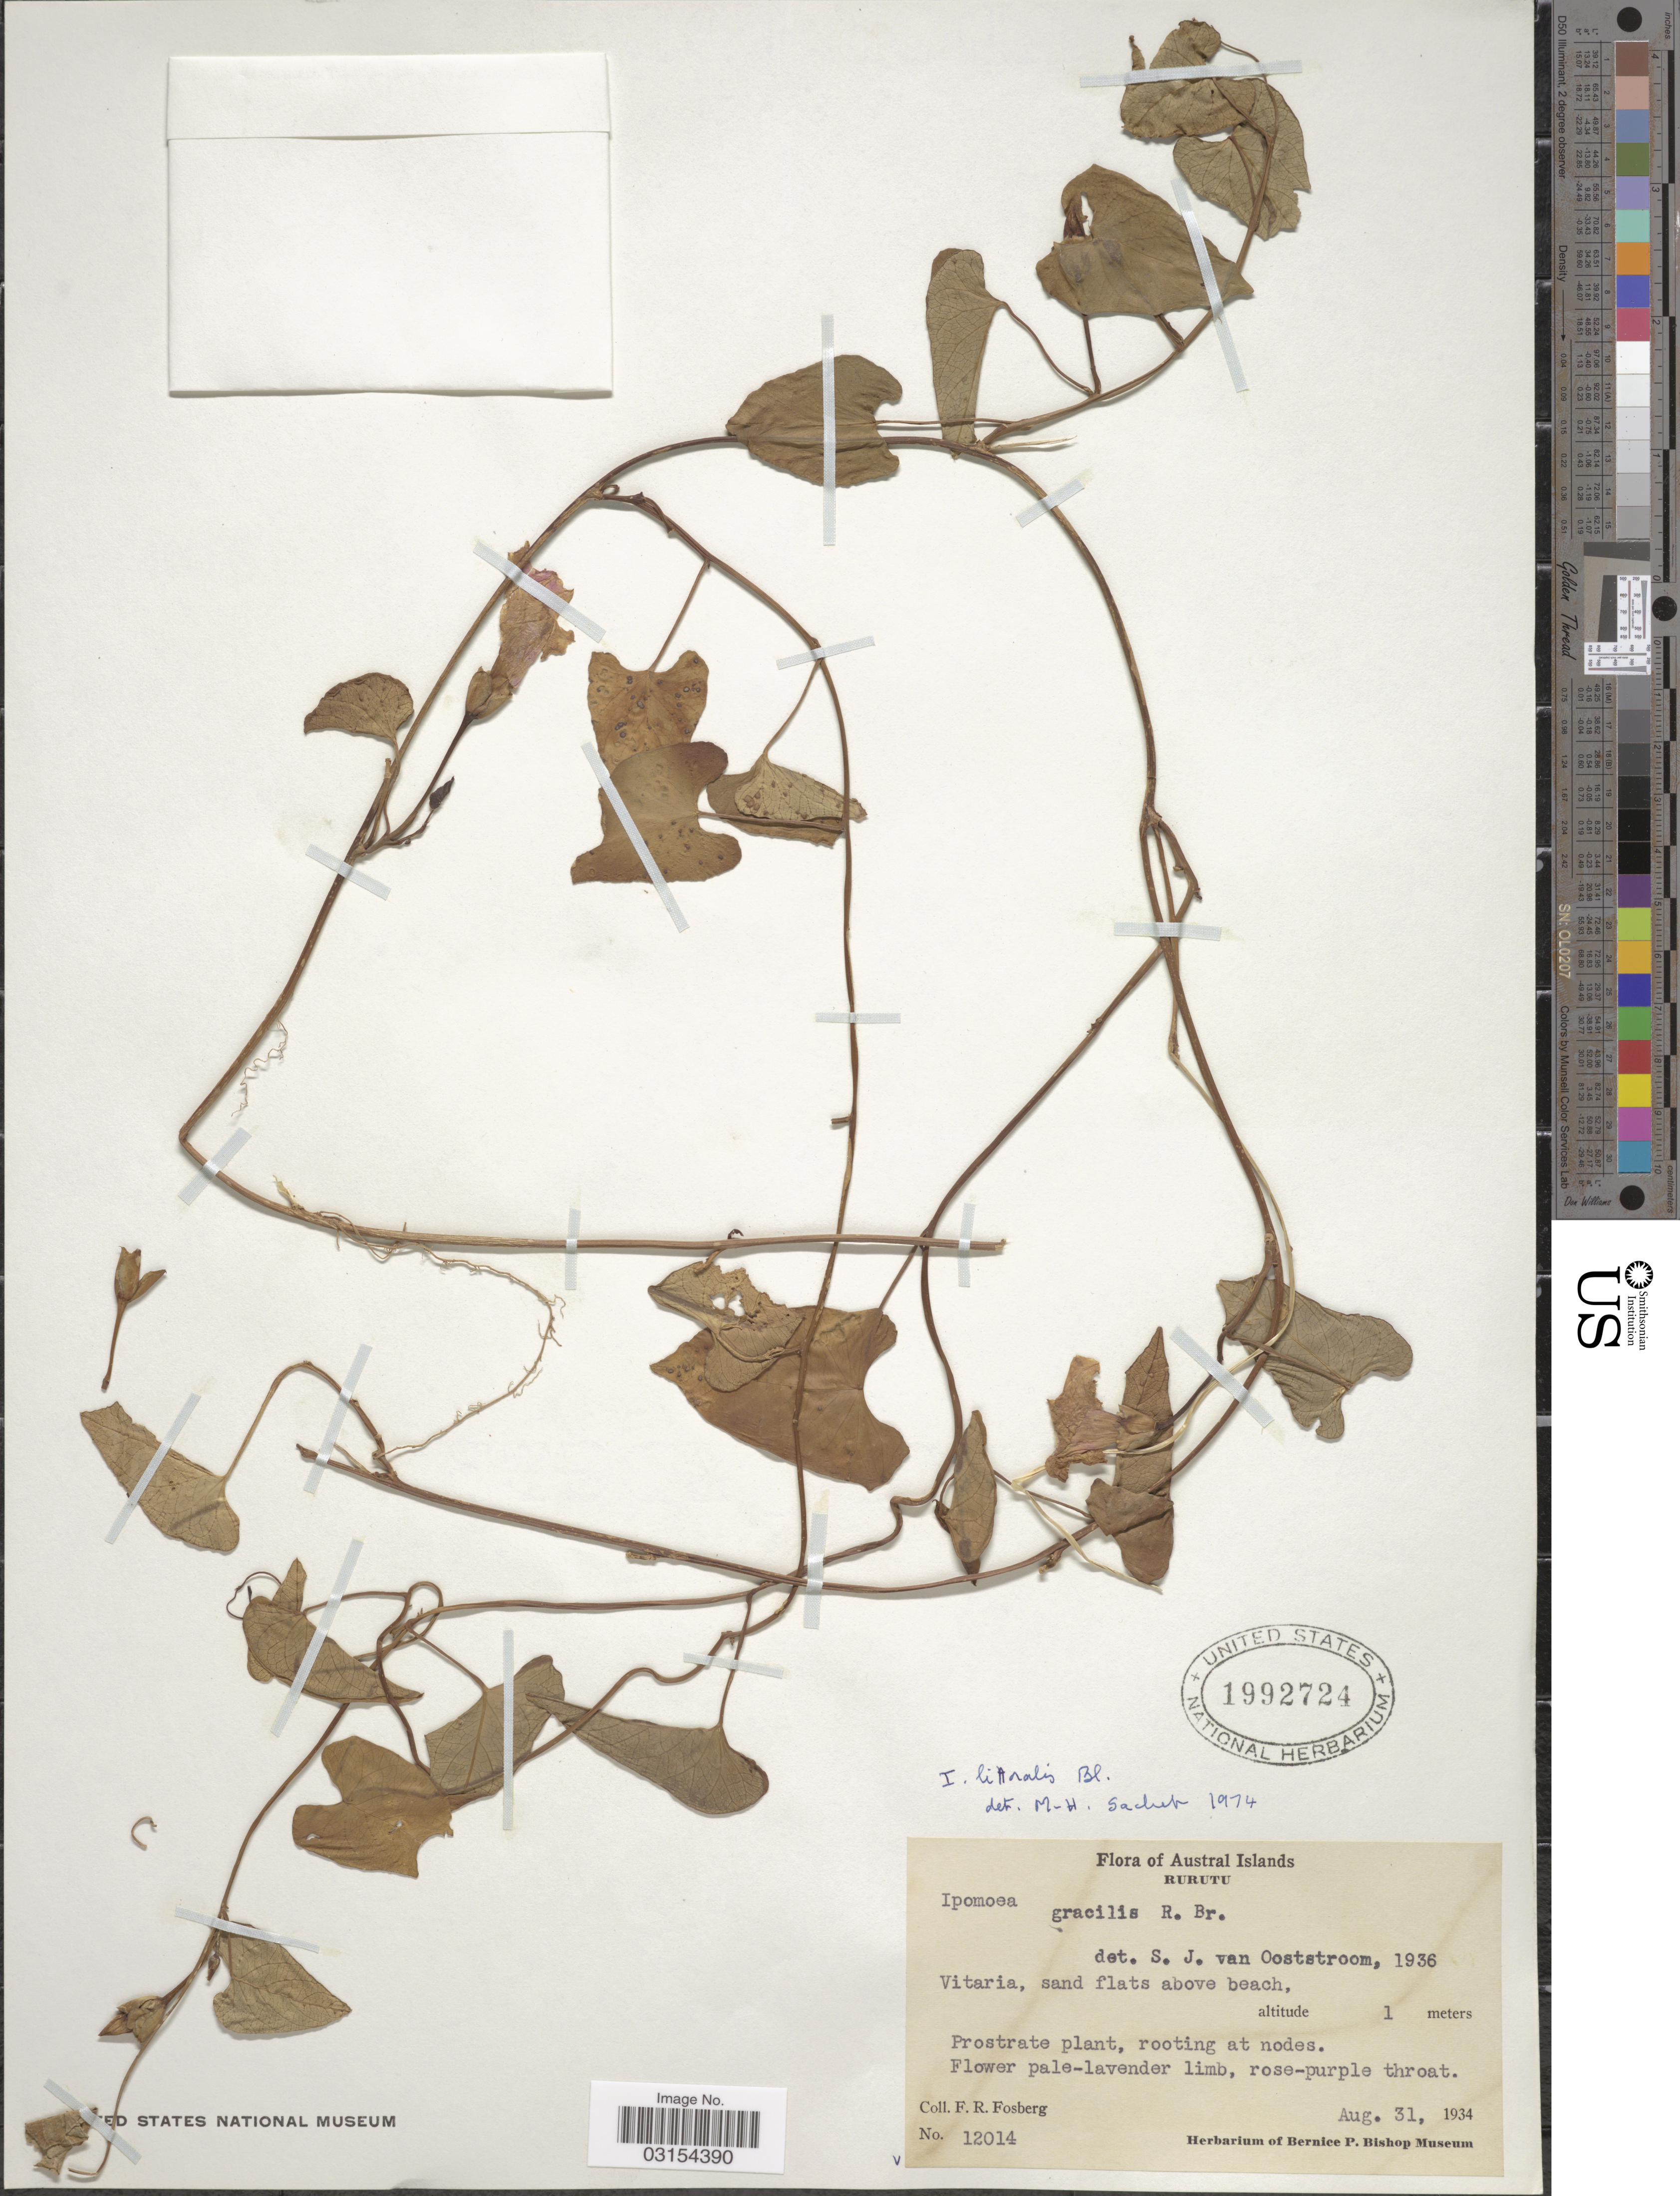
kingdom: Plantae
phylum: Tracheophyta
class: Magnoliopsida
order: Solanales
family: Convolvulaceae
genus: Ipomoea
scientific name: Ipomoea littoralis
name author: Blume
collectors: F. R. Fosberg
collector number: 12014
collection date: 1934-08-31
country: French Polynesia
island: Rurutu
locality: Austral Islands. Rurutu. Vitaria, sand flats above beach.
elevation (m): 1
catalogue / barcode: US 1992724